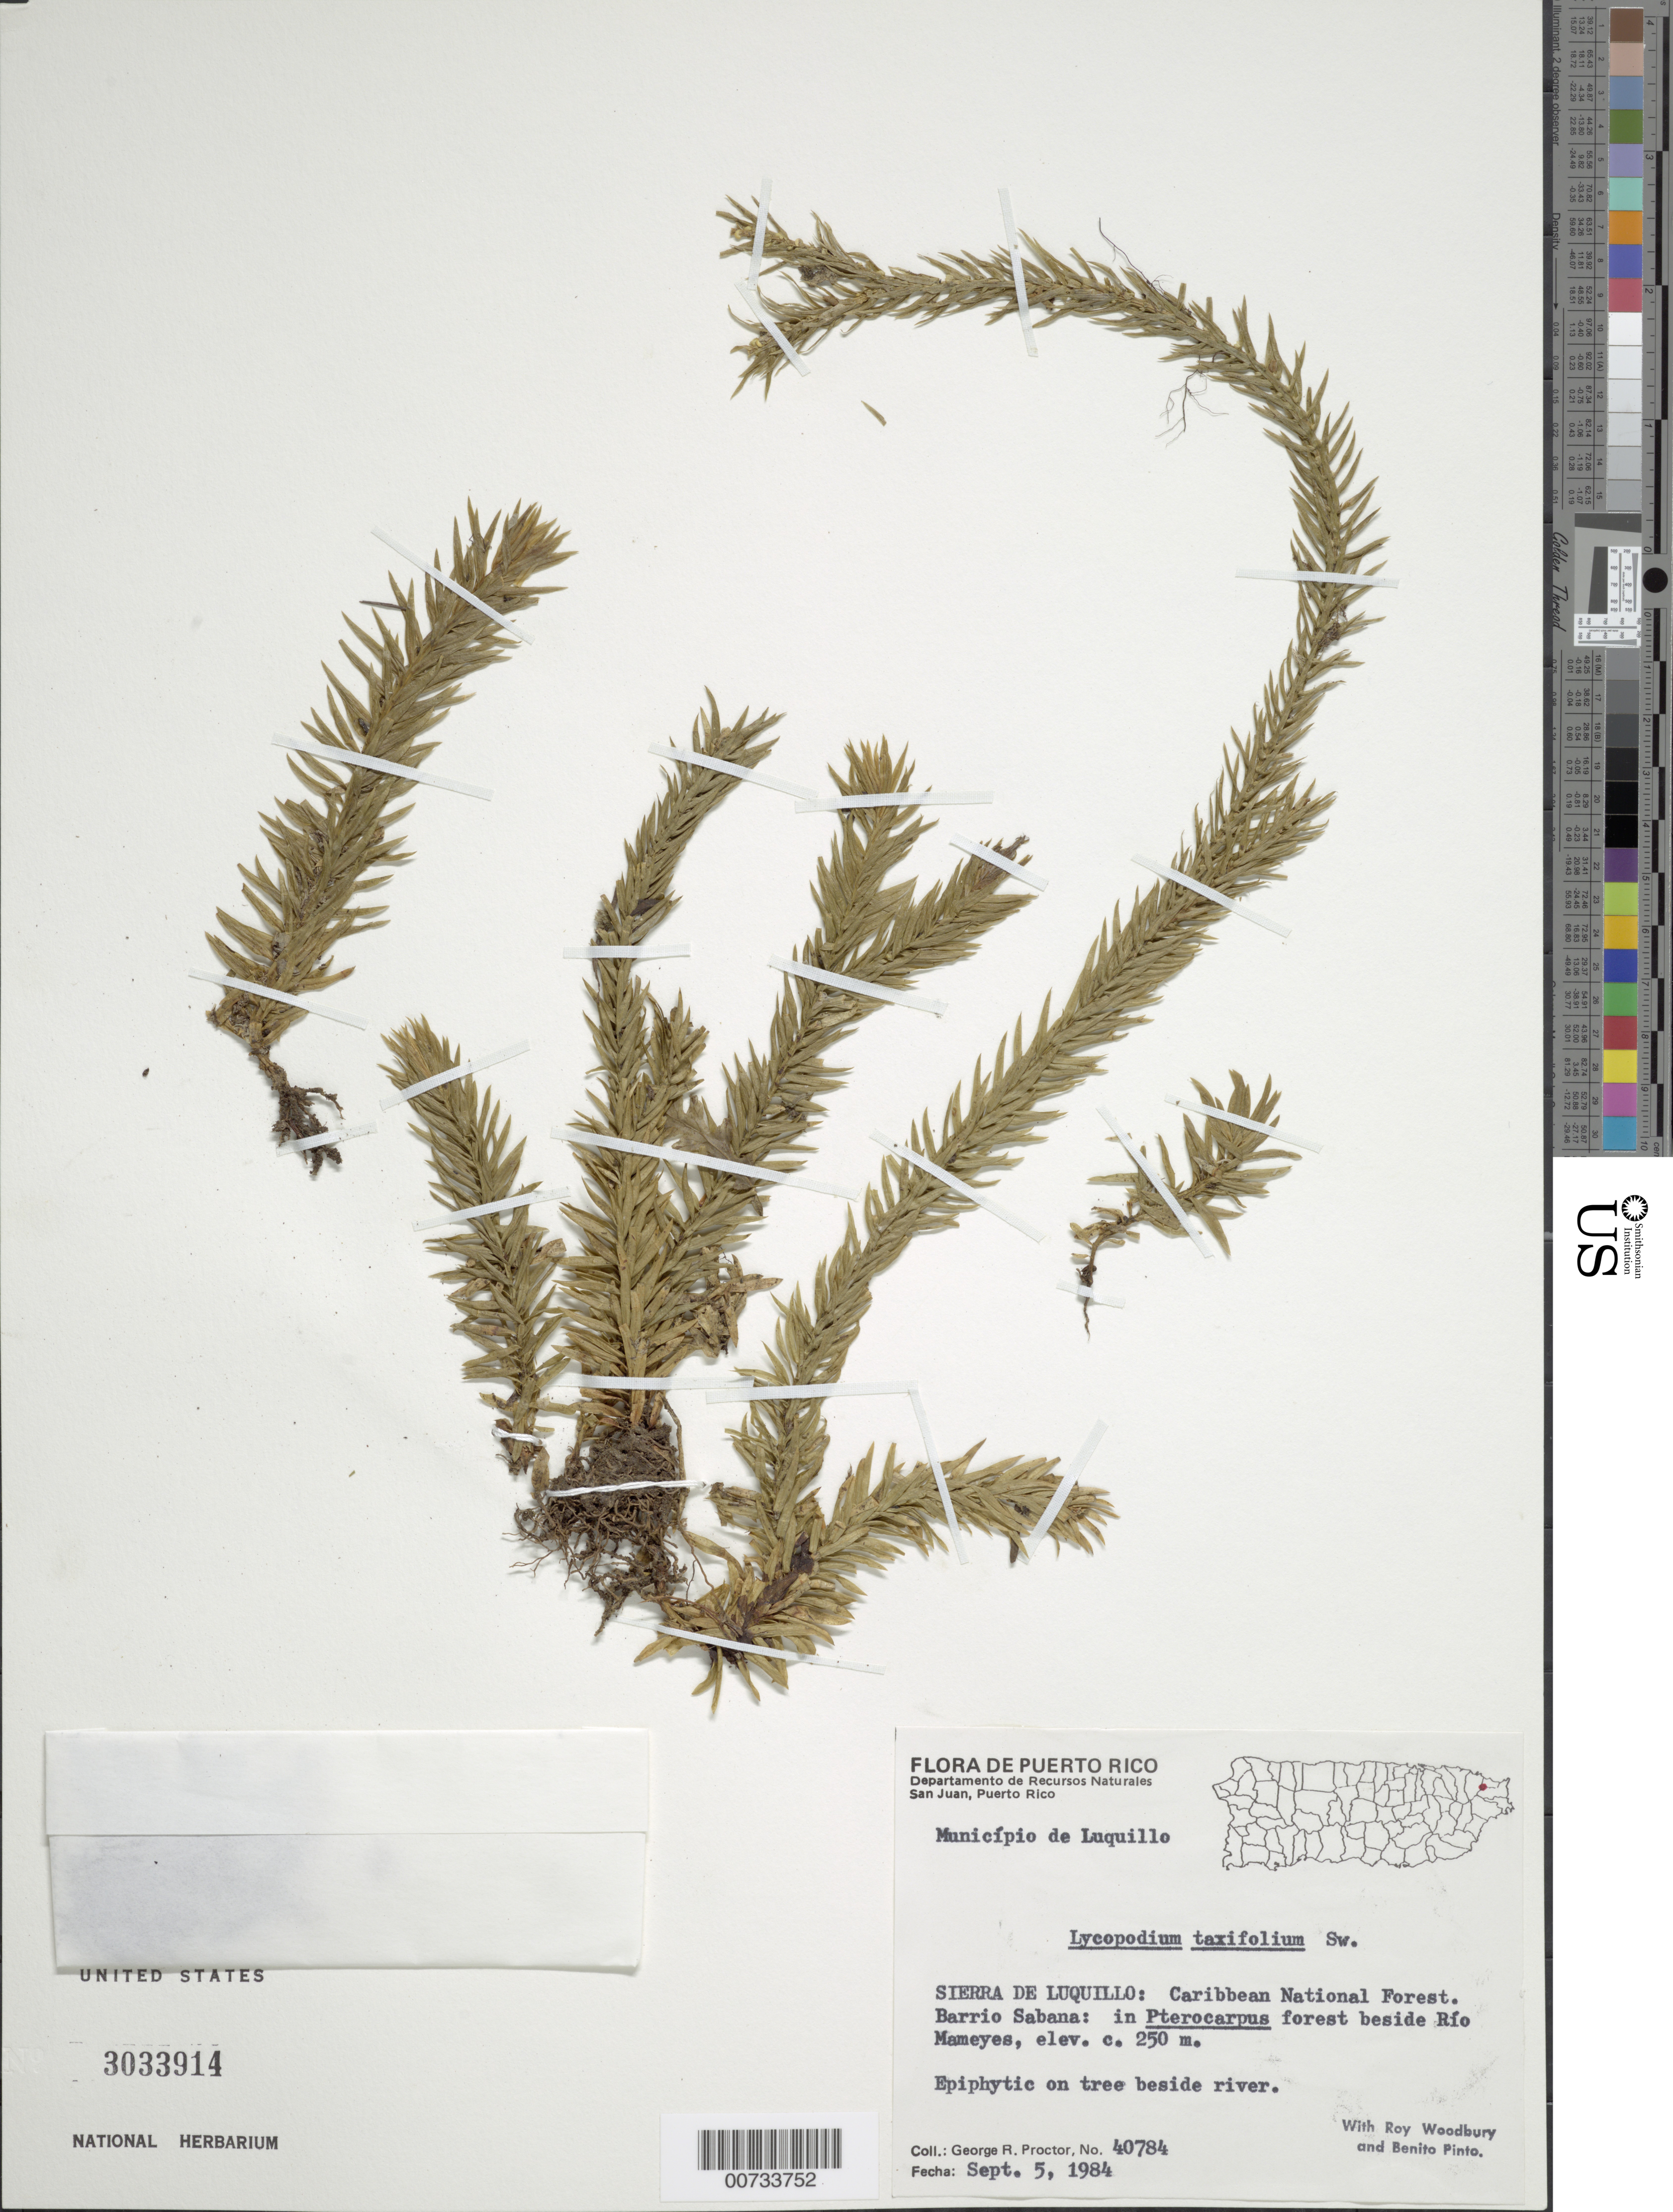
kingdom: Plantae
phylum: Tracheophyta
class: Lycopodiopsida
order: Lycopodiales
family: Lycopodiaceae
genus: Phlegmariurus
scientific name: Phlegmariurus taxifolius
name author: (Sw.) Á. Löve & D. Löve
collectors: G. R. Proctor, R. O. Woodbury & B. Pinto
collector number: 40784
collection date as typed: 05 Sep 1984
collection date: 1984-09-05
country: Puerto Rico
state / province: Luquillo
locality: Mun. Luquillo, Sierra de Luquillo: Carib. Natl. Forest, Barrio Sabana: beside Rio Mameyes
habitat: In Pterocarpus forest; on tree beside river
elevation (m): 250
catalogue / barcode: US 3033914